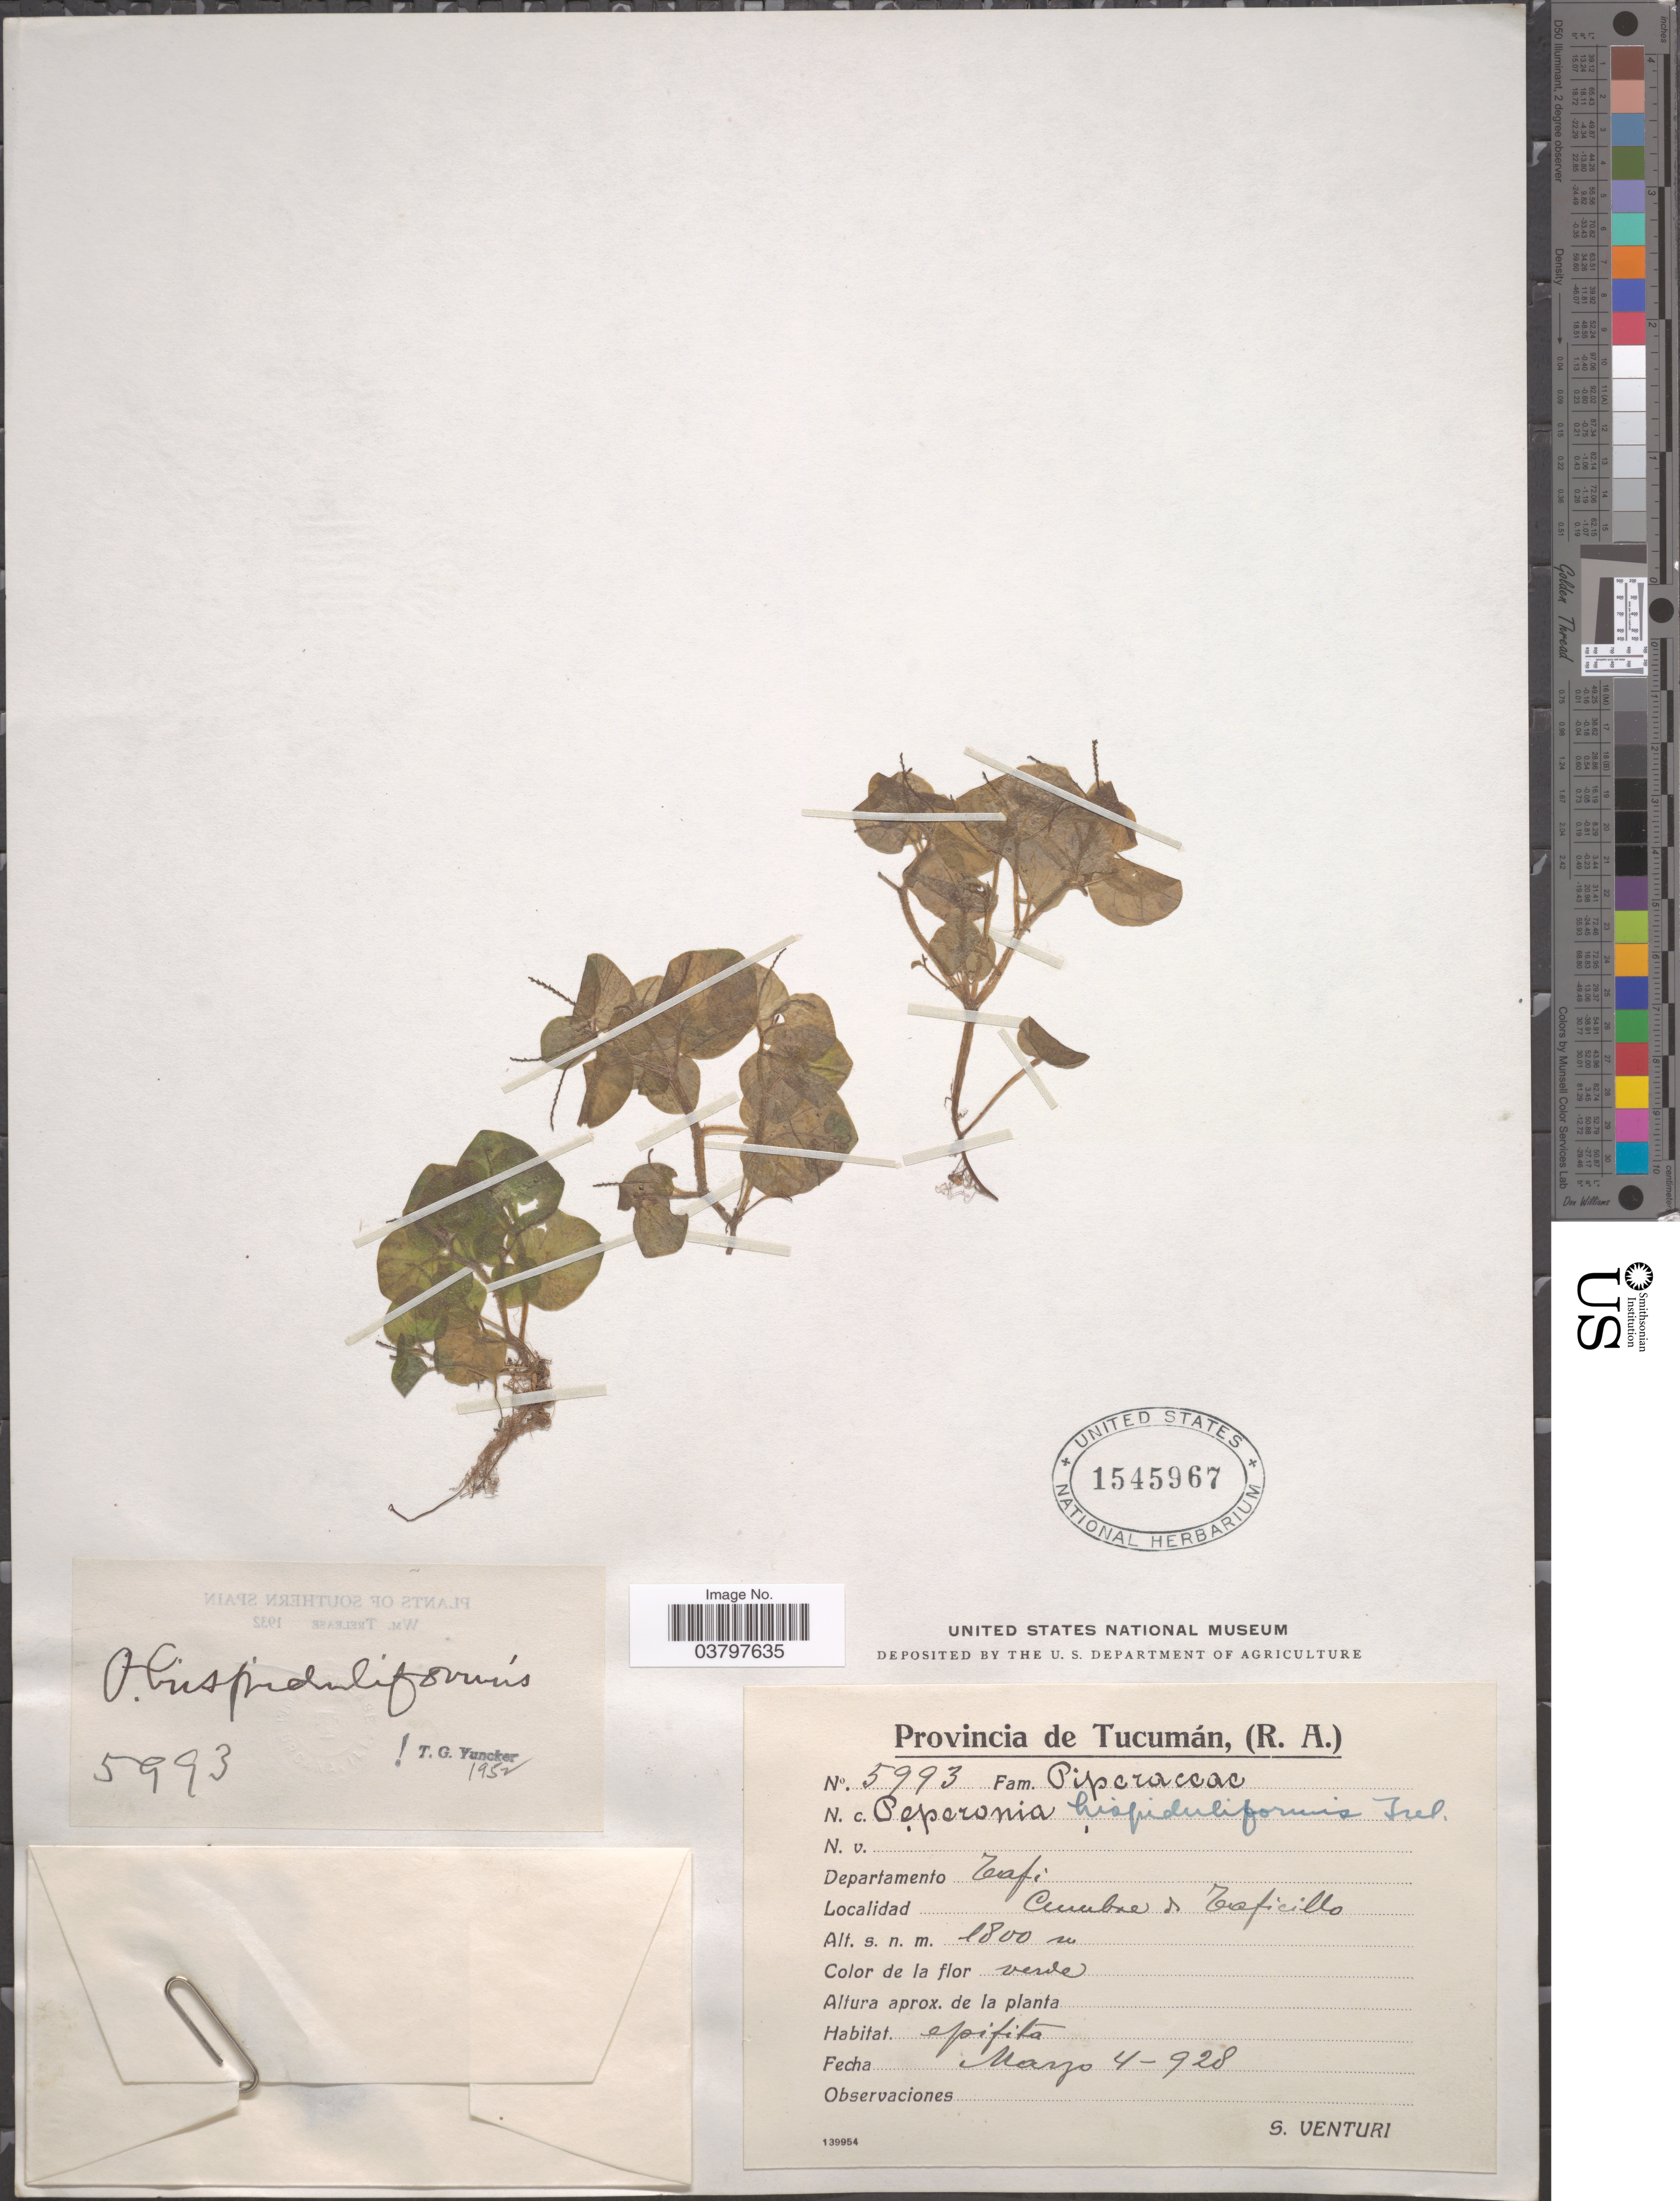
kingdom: Plantae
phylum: Tracheophyta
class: Magnoliopsida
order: Piperales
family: Piperaceae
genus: Peperomia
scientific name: Peperomia hispiduliformis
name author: Trel. in Moldenke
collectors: S. Venturi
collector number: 5993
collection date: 1928-05-04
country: Argentina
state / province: Tucuman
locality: Departamento Tafi. Cumbre of Taficillo.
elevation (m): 1800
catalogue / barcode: US 1545967